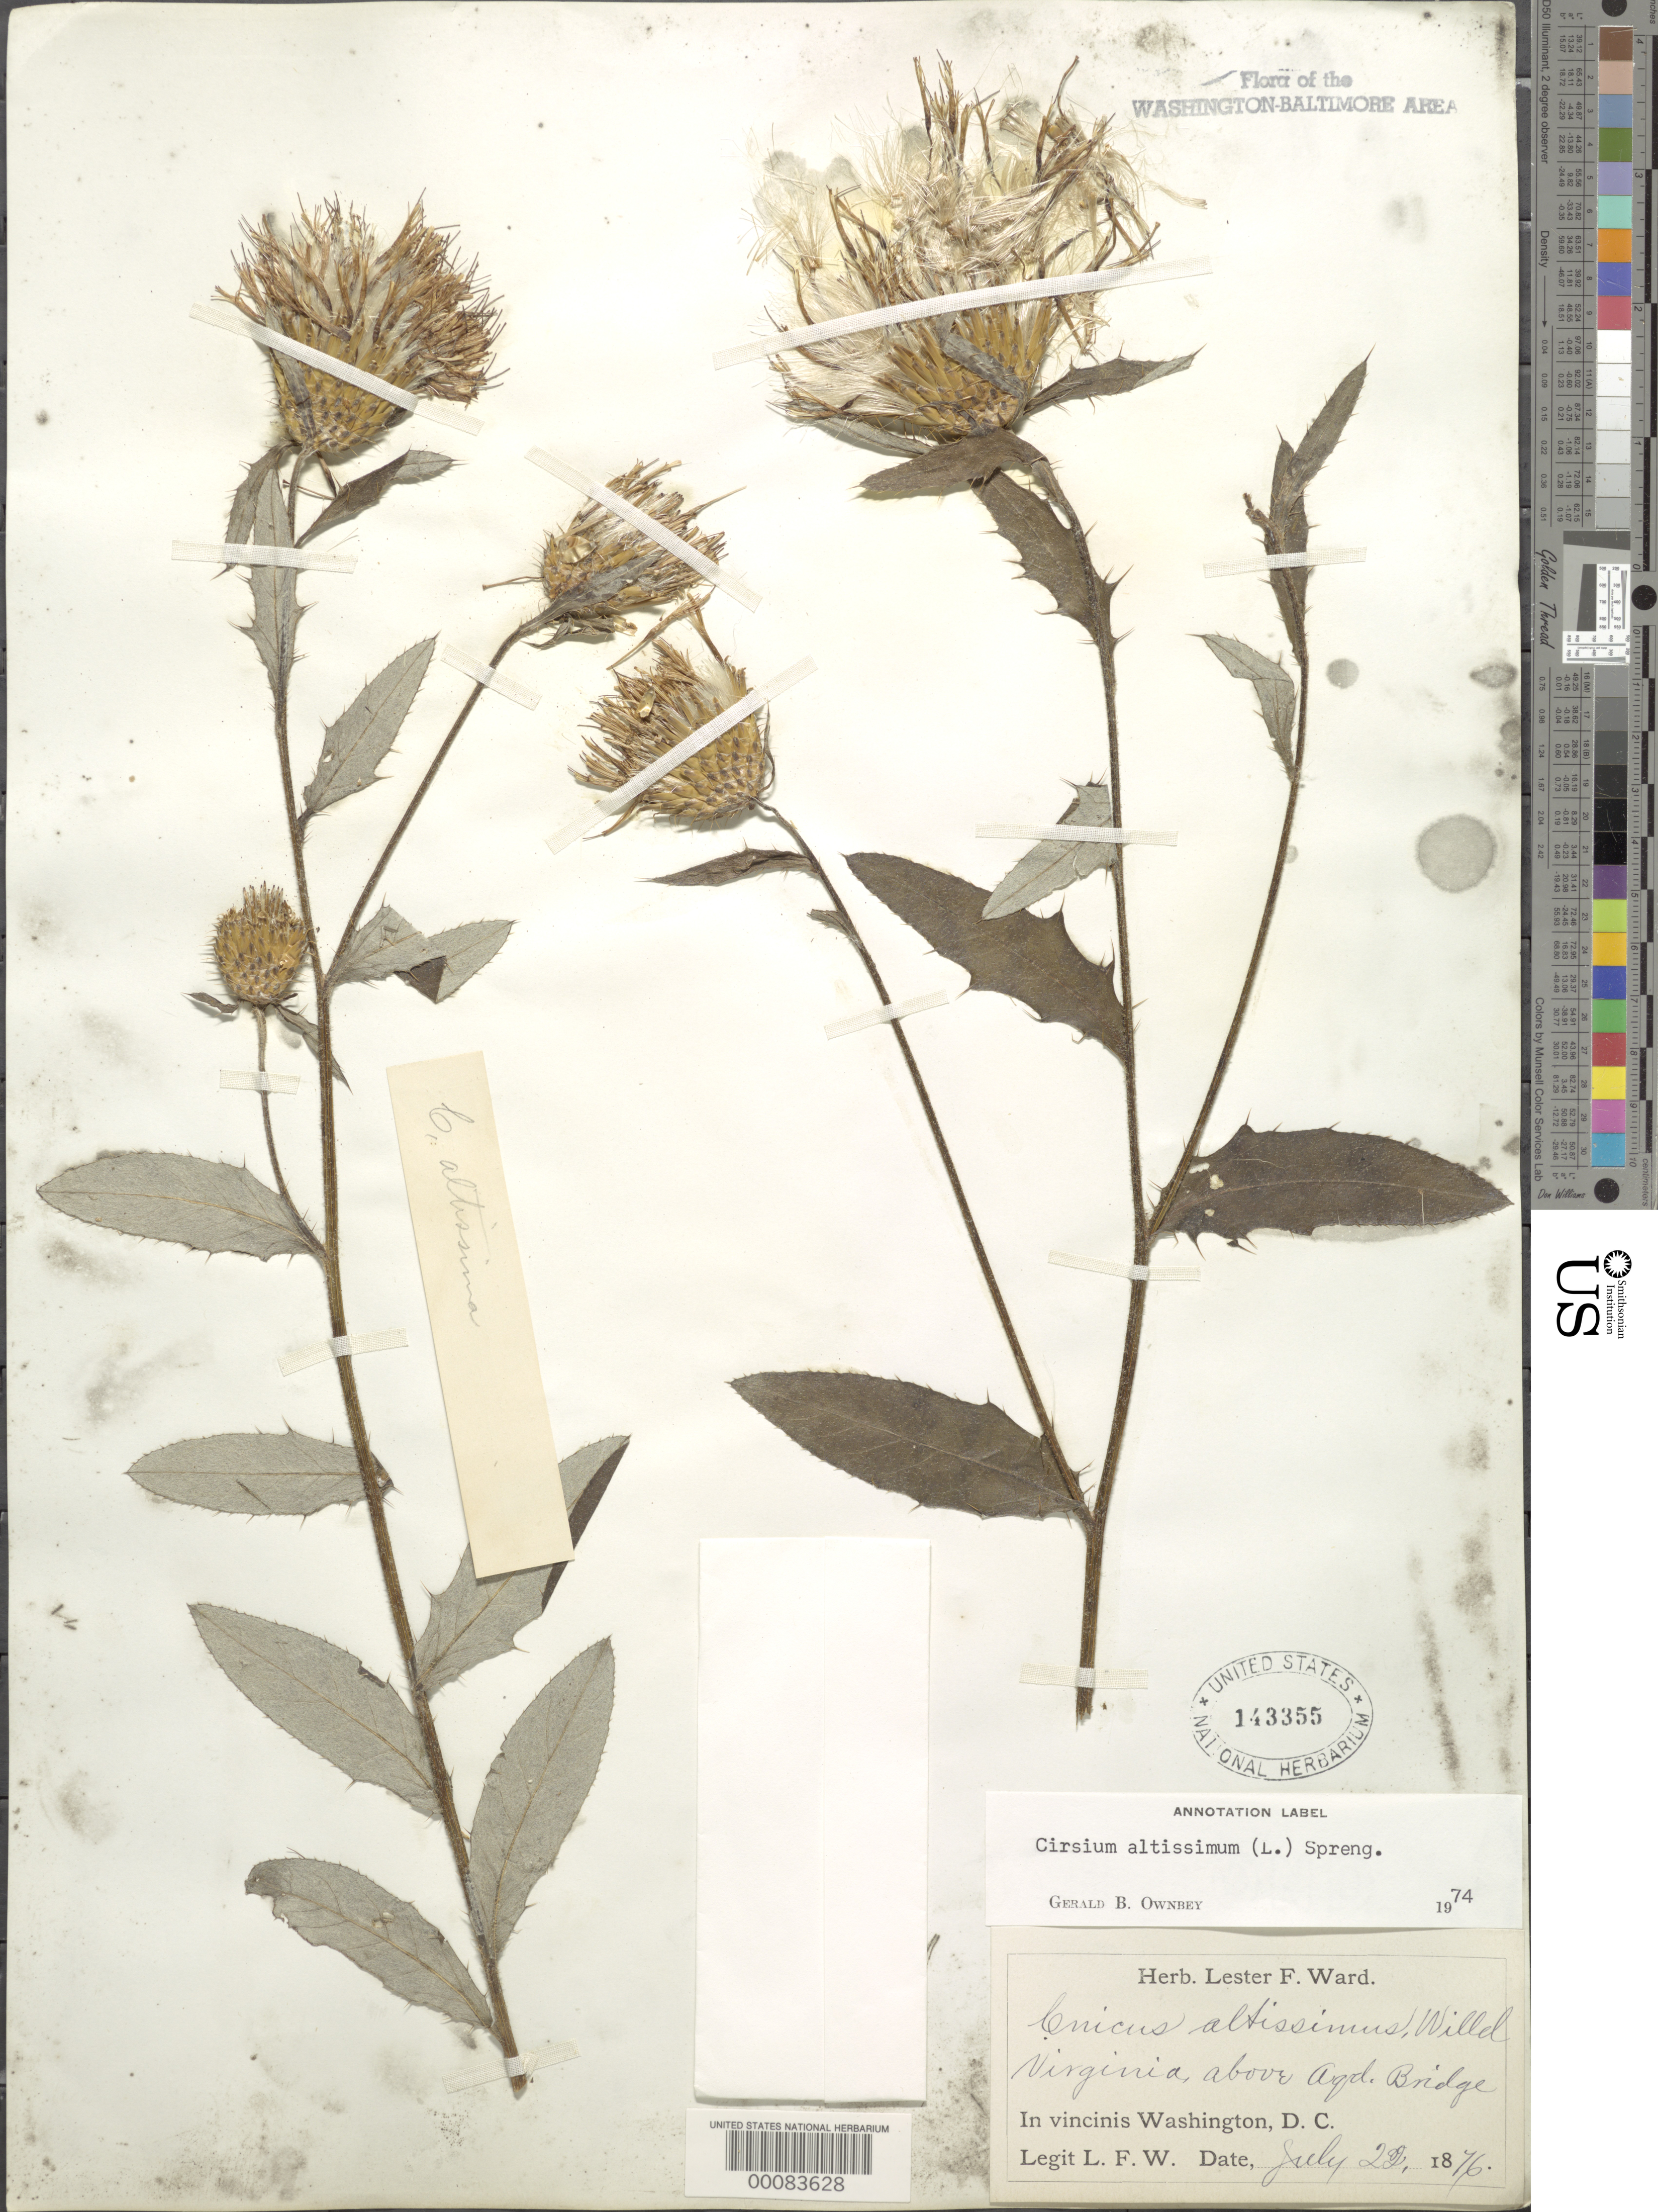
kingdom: Plantae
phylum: Tracheophyta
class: Magnoliopsida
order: Asterales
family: Asteraceae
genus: Cirsium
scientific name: Cirsium altissimum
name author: (L.) Hill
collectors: L. F. Ward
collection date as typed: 22 Jul 1876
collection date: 1876-07-22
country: United States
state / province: Virginia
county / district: Fairfax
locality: Above Aqueduct Bridge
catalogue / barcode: US 143355